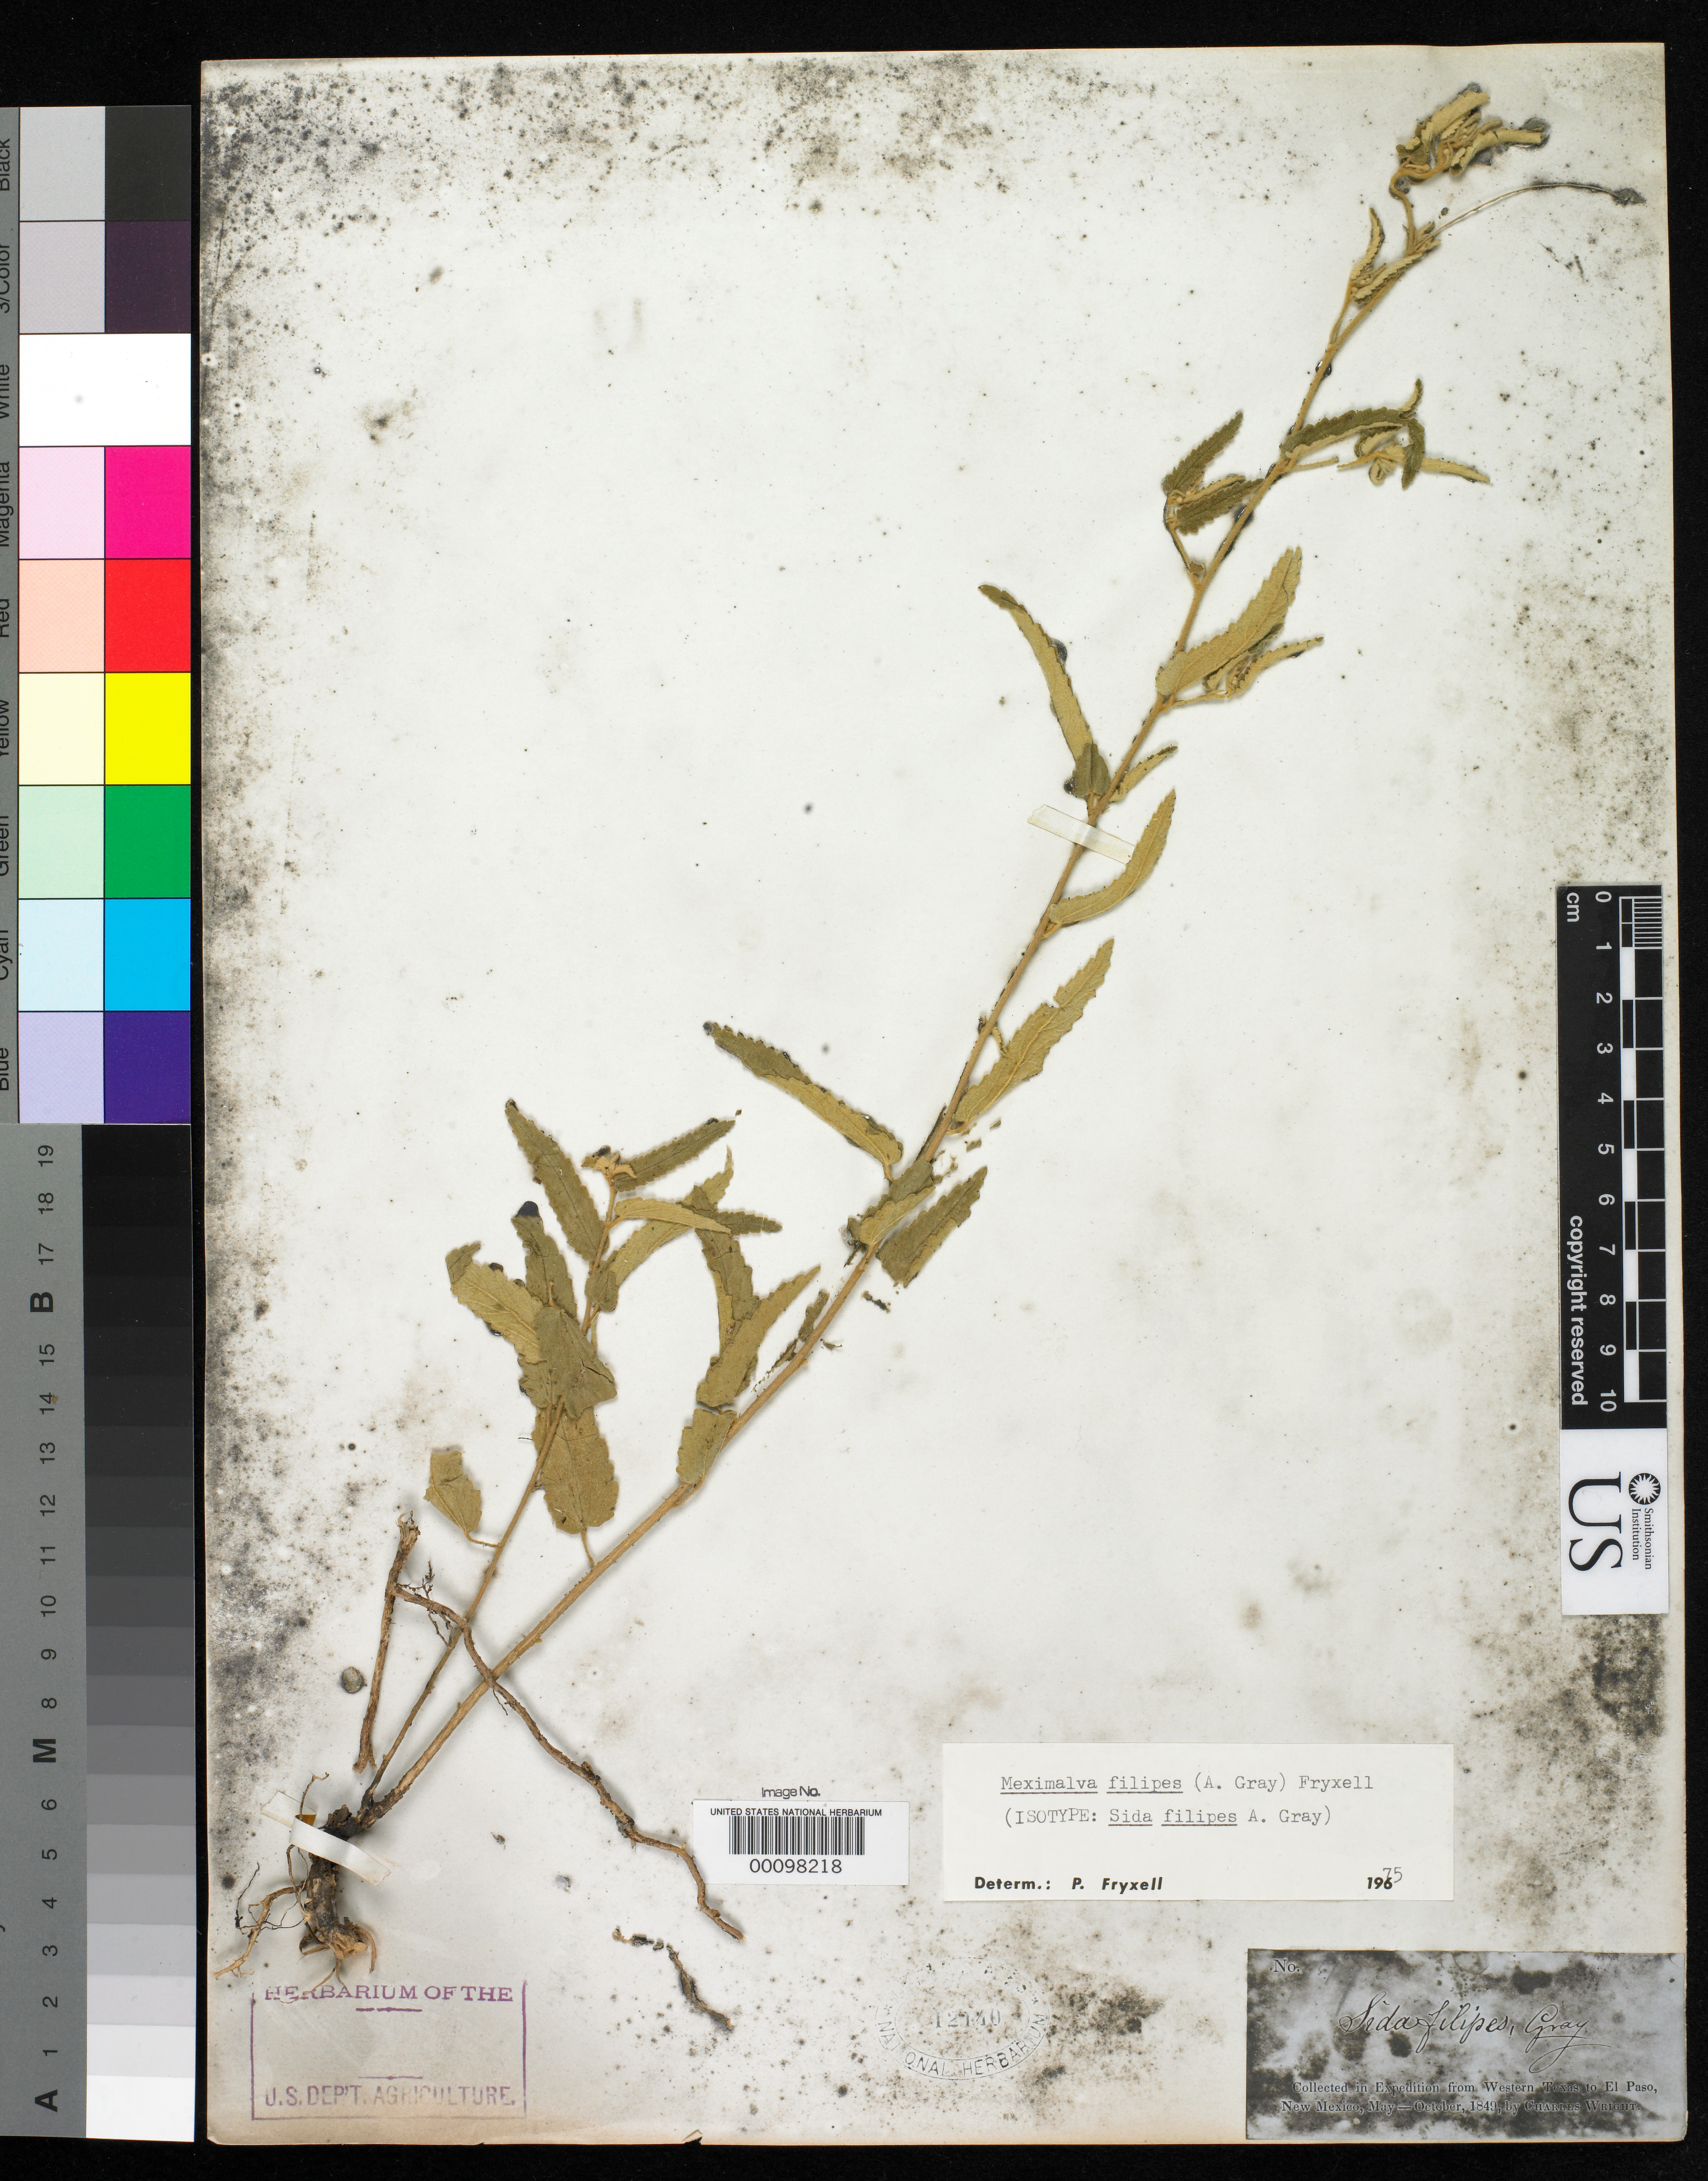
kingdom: Plantae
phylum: Tracheophyta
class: Magnoliopsida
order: Malvales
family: Malvaceae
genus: Sida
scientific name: Sida filipes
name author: A. Gray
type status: Isotype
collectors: C. Wright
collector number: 49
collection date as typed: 1849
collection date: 1849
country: United States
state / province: Texas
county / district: Travis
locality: Hills above Austin.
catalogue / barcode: US 12140